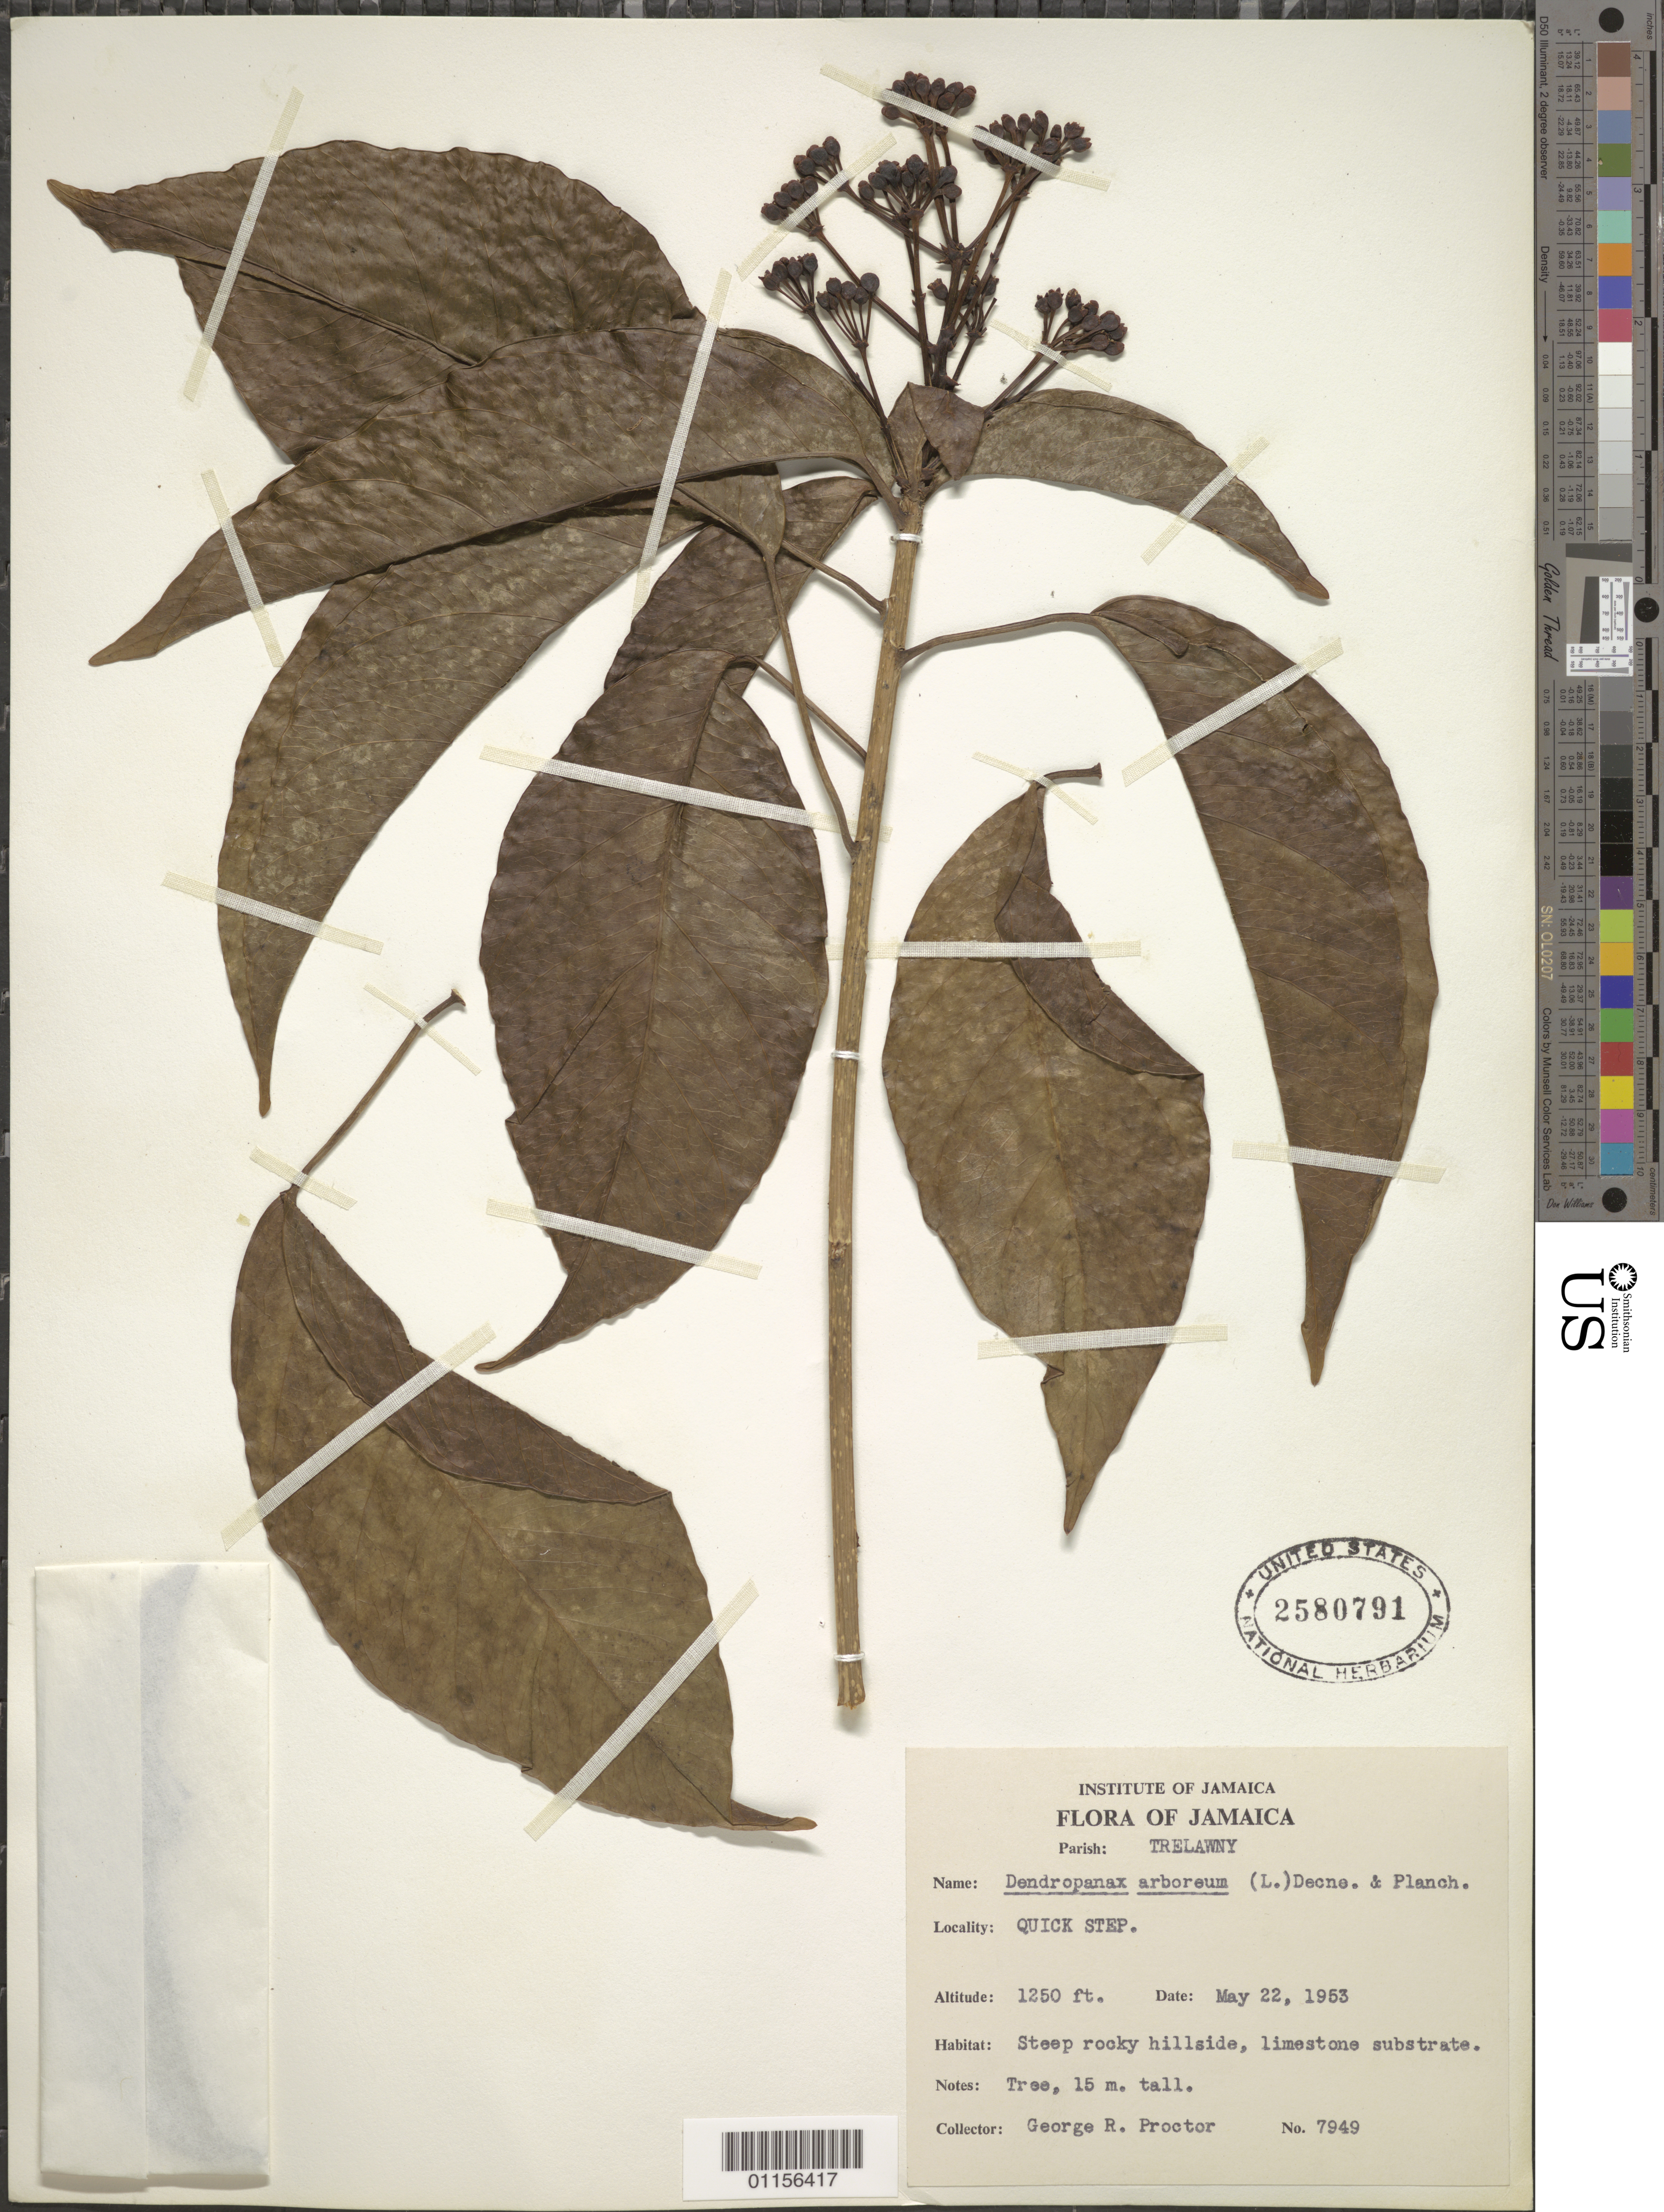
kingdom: Plantae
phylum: Tracheophyta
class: Magnoliopsida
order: Apiales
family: Araliaceae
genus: Dendropanax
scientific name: Dendropanax arboreus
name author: (L.) Decne. & Planch.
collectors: G. R. Proctor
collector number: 7949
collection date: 1953-05-22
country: Jamaica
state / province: Trelawny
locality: Quick Step.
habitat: Steep rocky hillside.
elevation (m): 381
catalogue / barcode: US 2580791